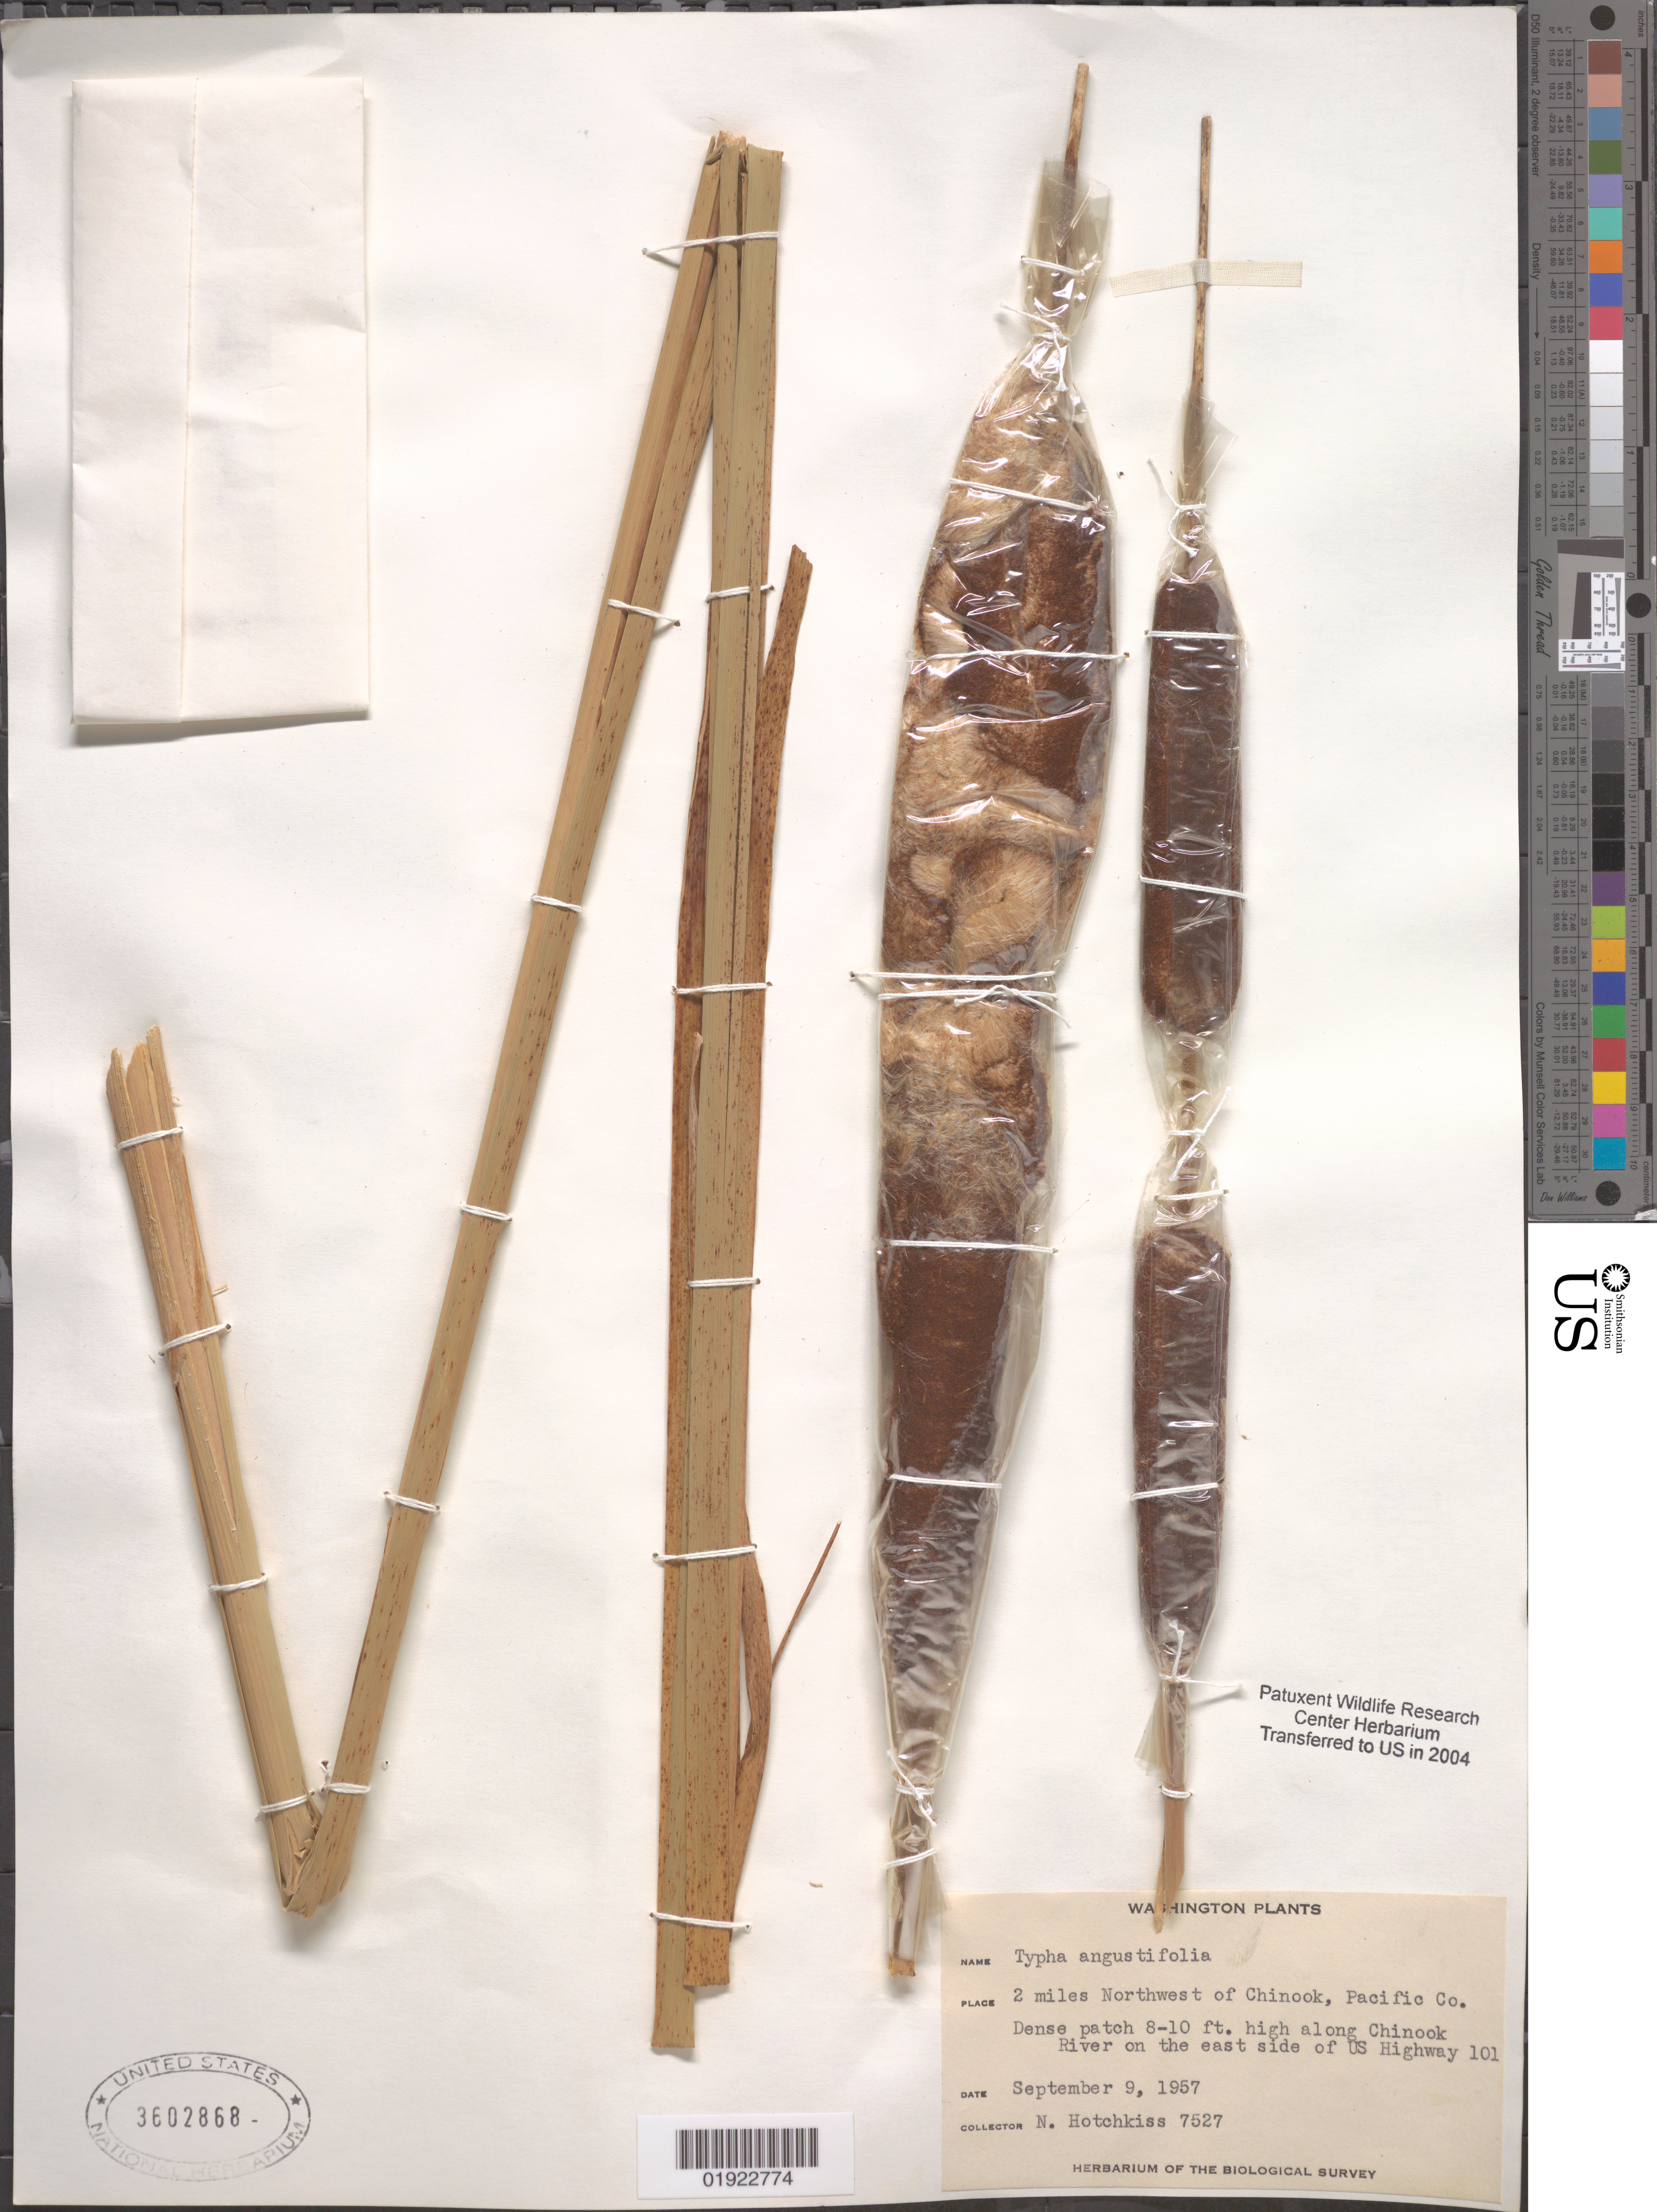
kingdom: Plantae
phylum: Tracheophyta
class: Liliopsida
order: Poales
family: Typhaceae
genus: Typha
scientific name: Typha angustifolia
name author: L.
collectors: N. Hotchkiss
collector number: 7527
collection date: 1957-09-09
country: United States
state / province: Washington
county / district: Pacific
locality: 2 miles Northwest of Chinook. Along Chinook River on the east side of US Highway 101.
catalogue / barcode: US 3602868